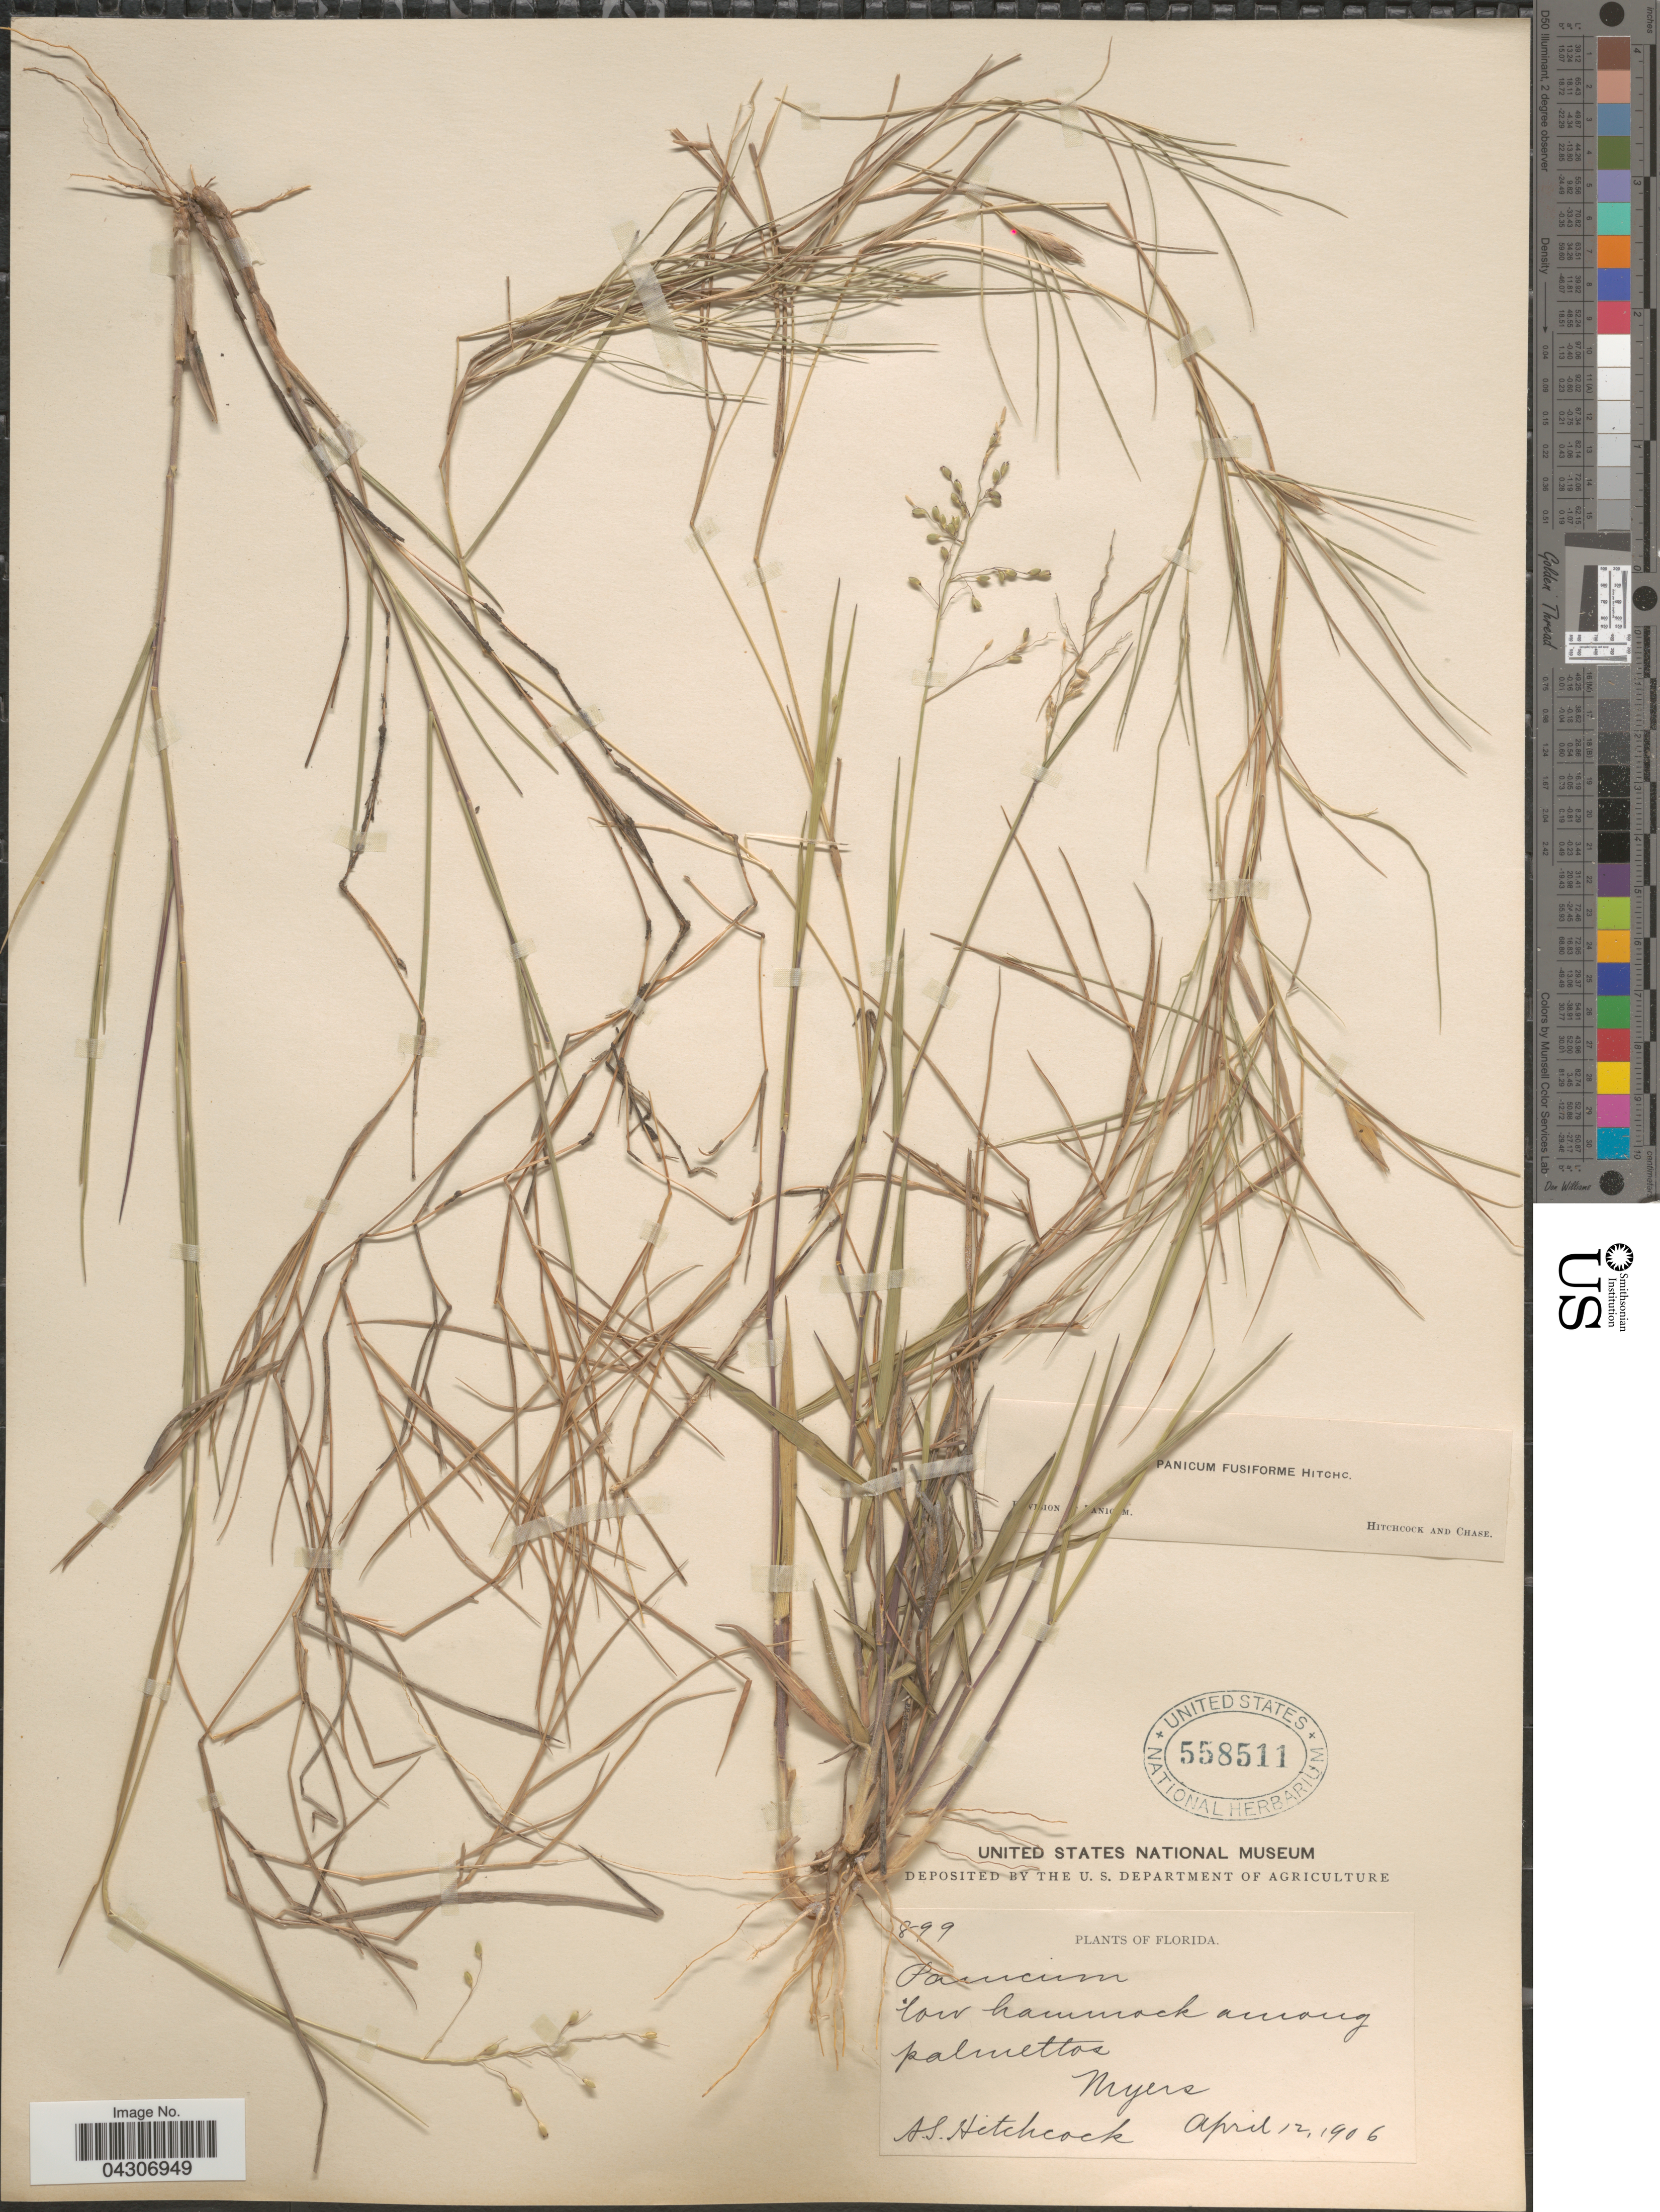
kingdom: Plantae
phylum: Tracheophyta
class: Liliopsida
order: Poales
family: Poaceae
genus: Dichanthelium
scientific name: Dichanthelium aciculare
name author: (Desv. ex Poir.) Gould & C.A. Clark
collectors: A. S. Hitchcock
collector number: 899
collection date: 1906-04-12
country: United States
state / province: Florida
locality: Low hammock among palmettos. Myers.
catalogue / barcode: US 558511